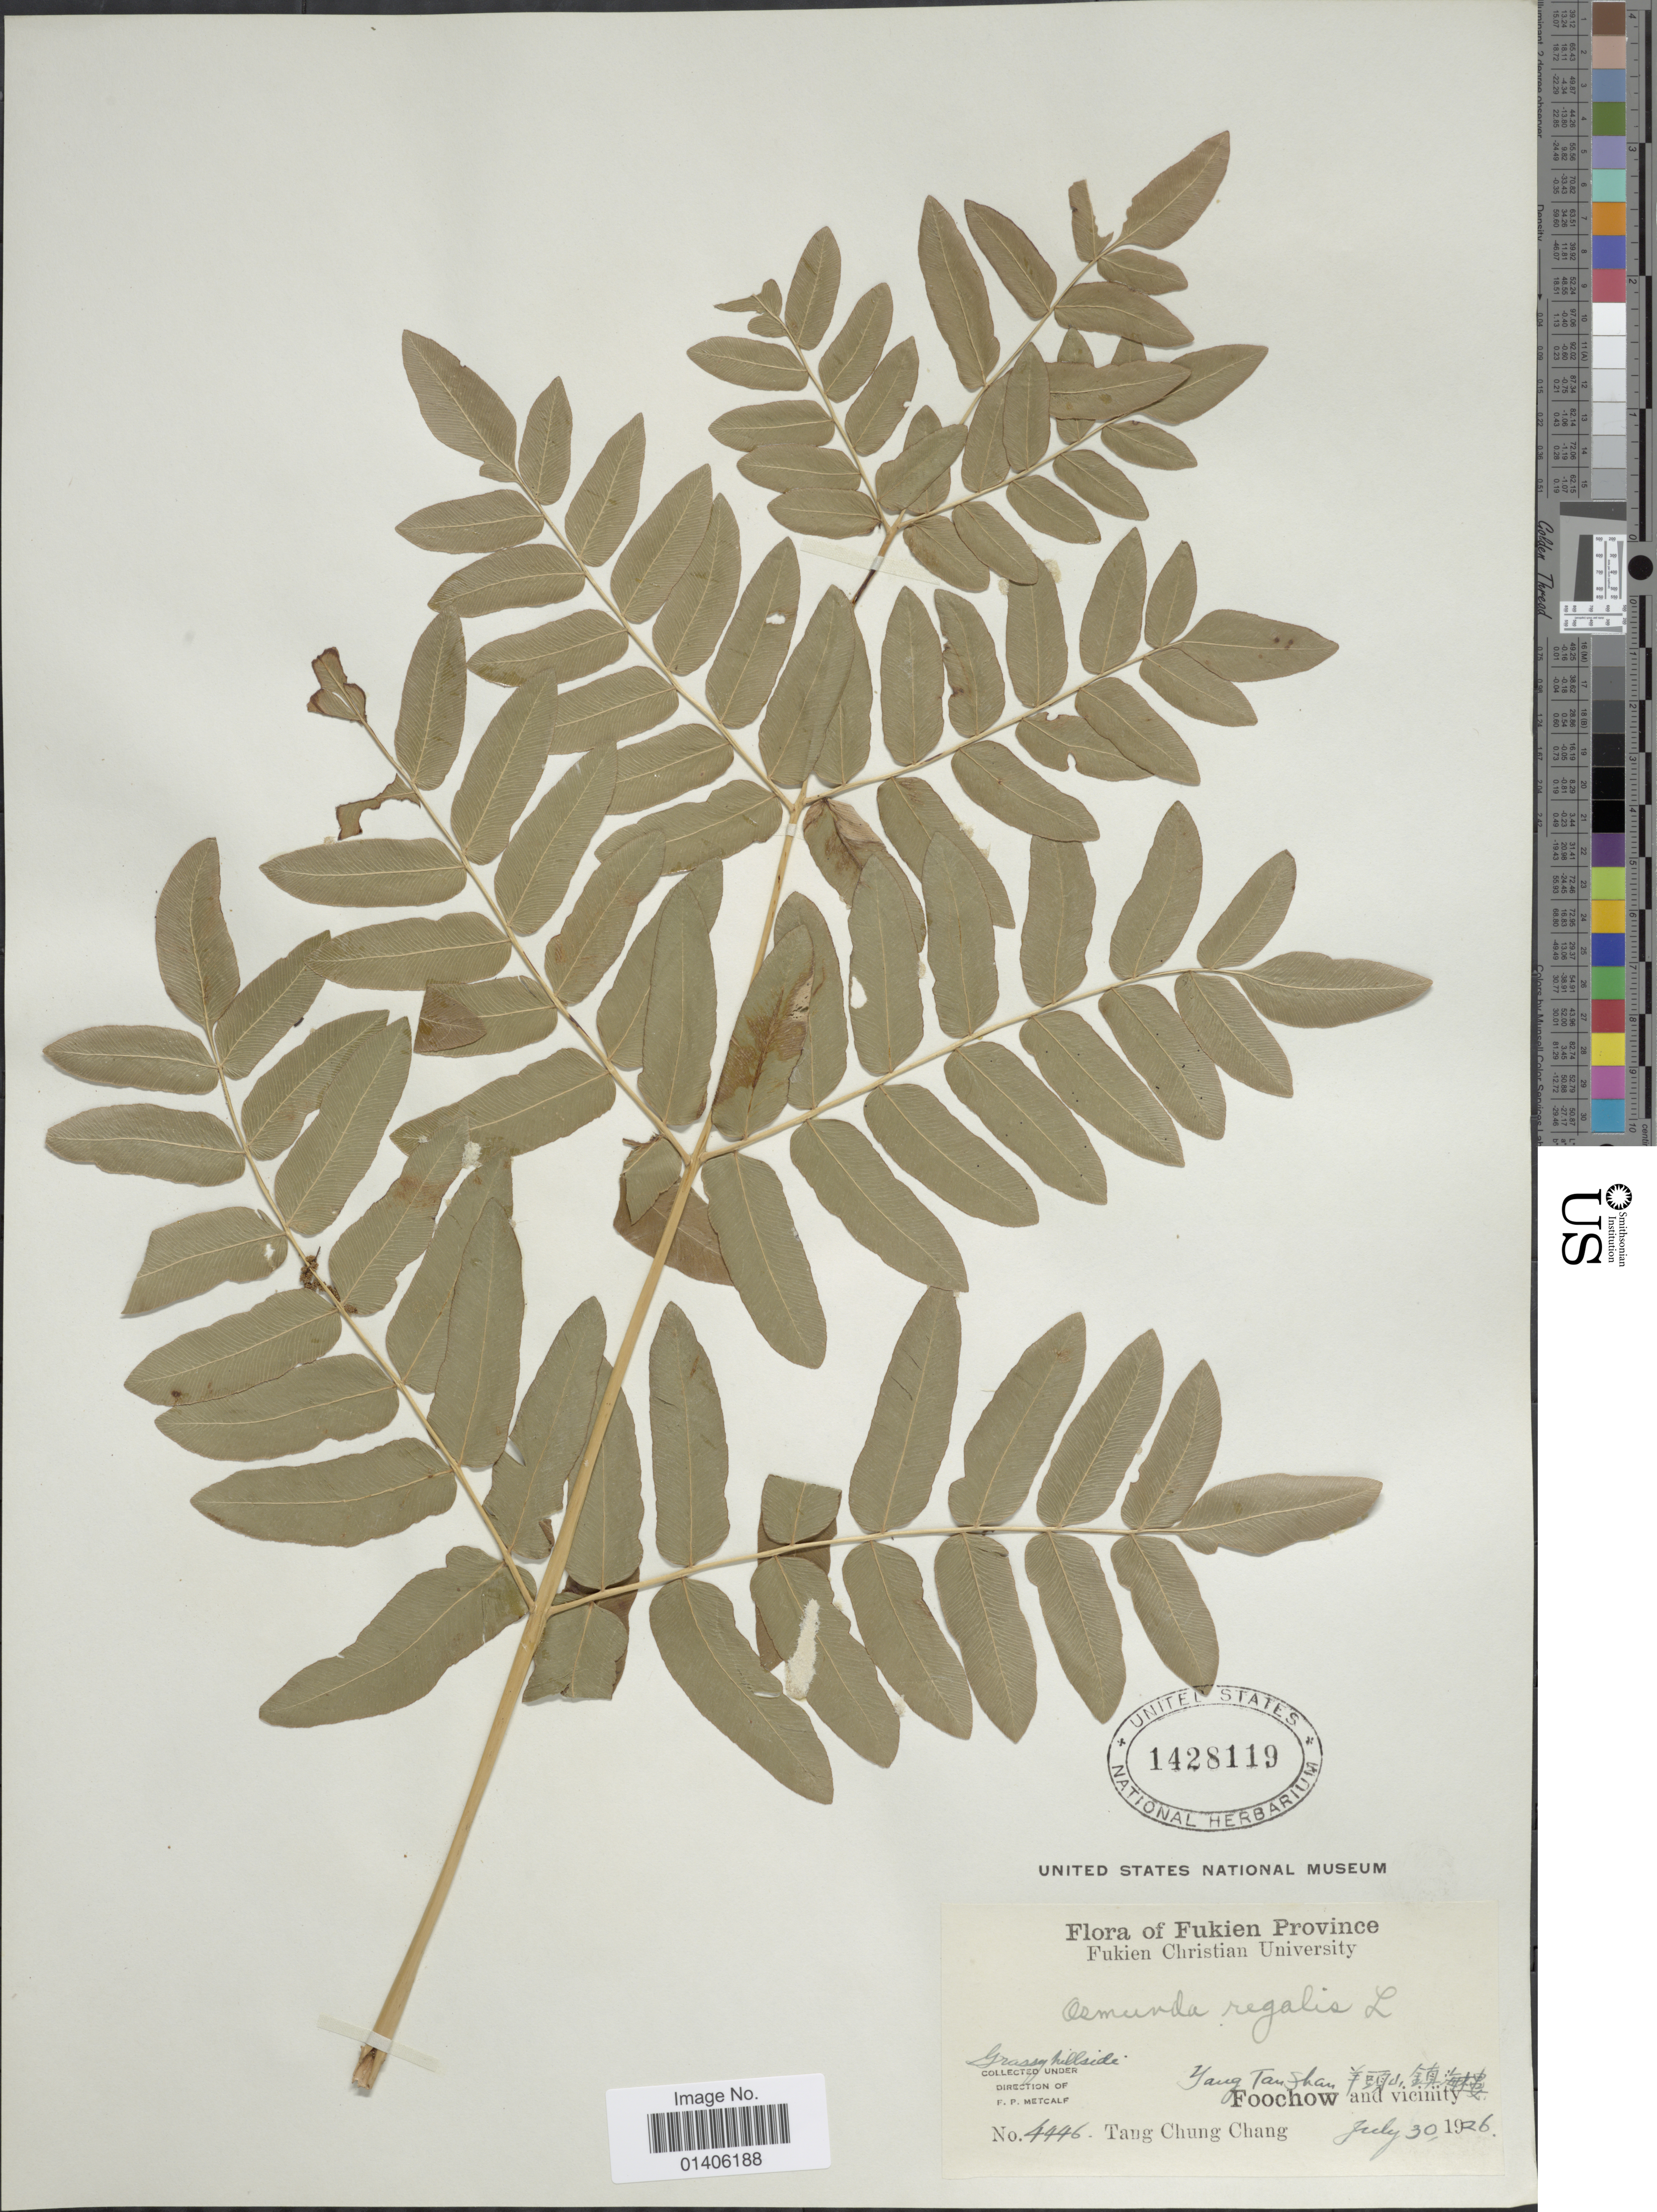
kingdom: Plantae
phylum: Tracheophyta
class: Polypodiopsida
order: Osmundales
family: Osmundaceae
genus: Osmunda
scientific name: Osmunda lancea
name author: Thunb.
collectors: T. C. Chang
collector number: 4446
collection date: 1926-07-30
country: China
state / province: Fujian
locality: Fukien province, Yang Tan Shan, Foochow and vicinity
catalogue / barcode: US 1428119